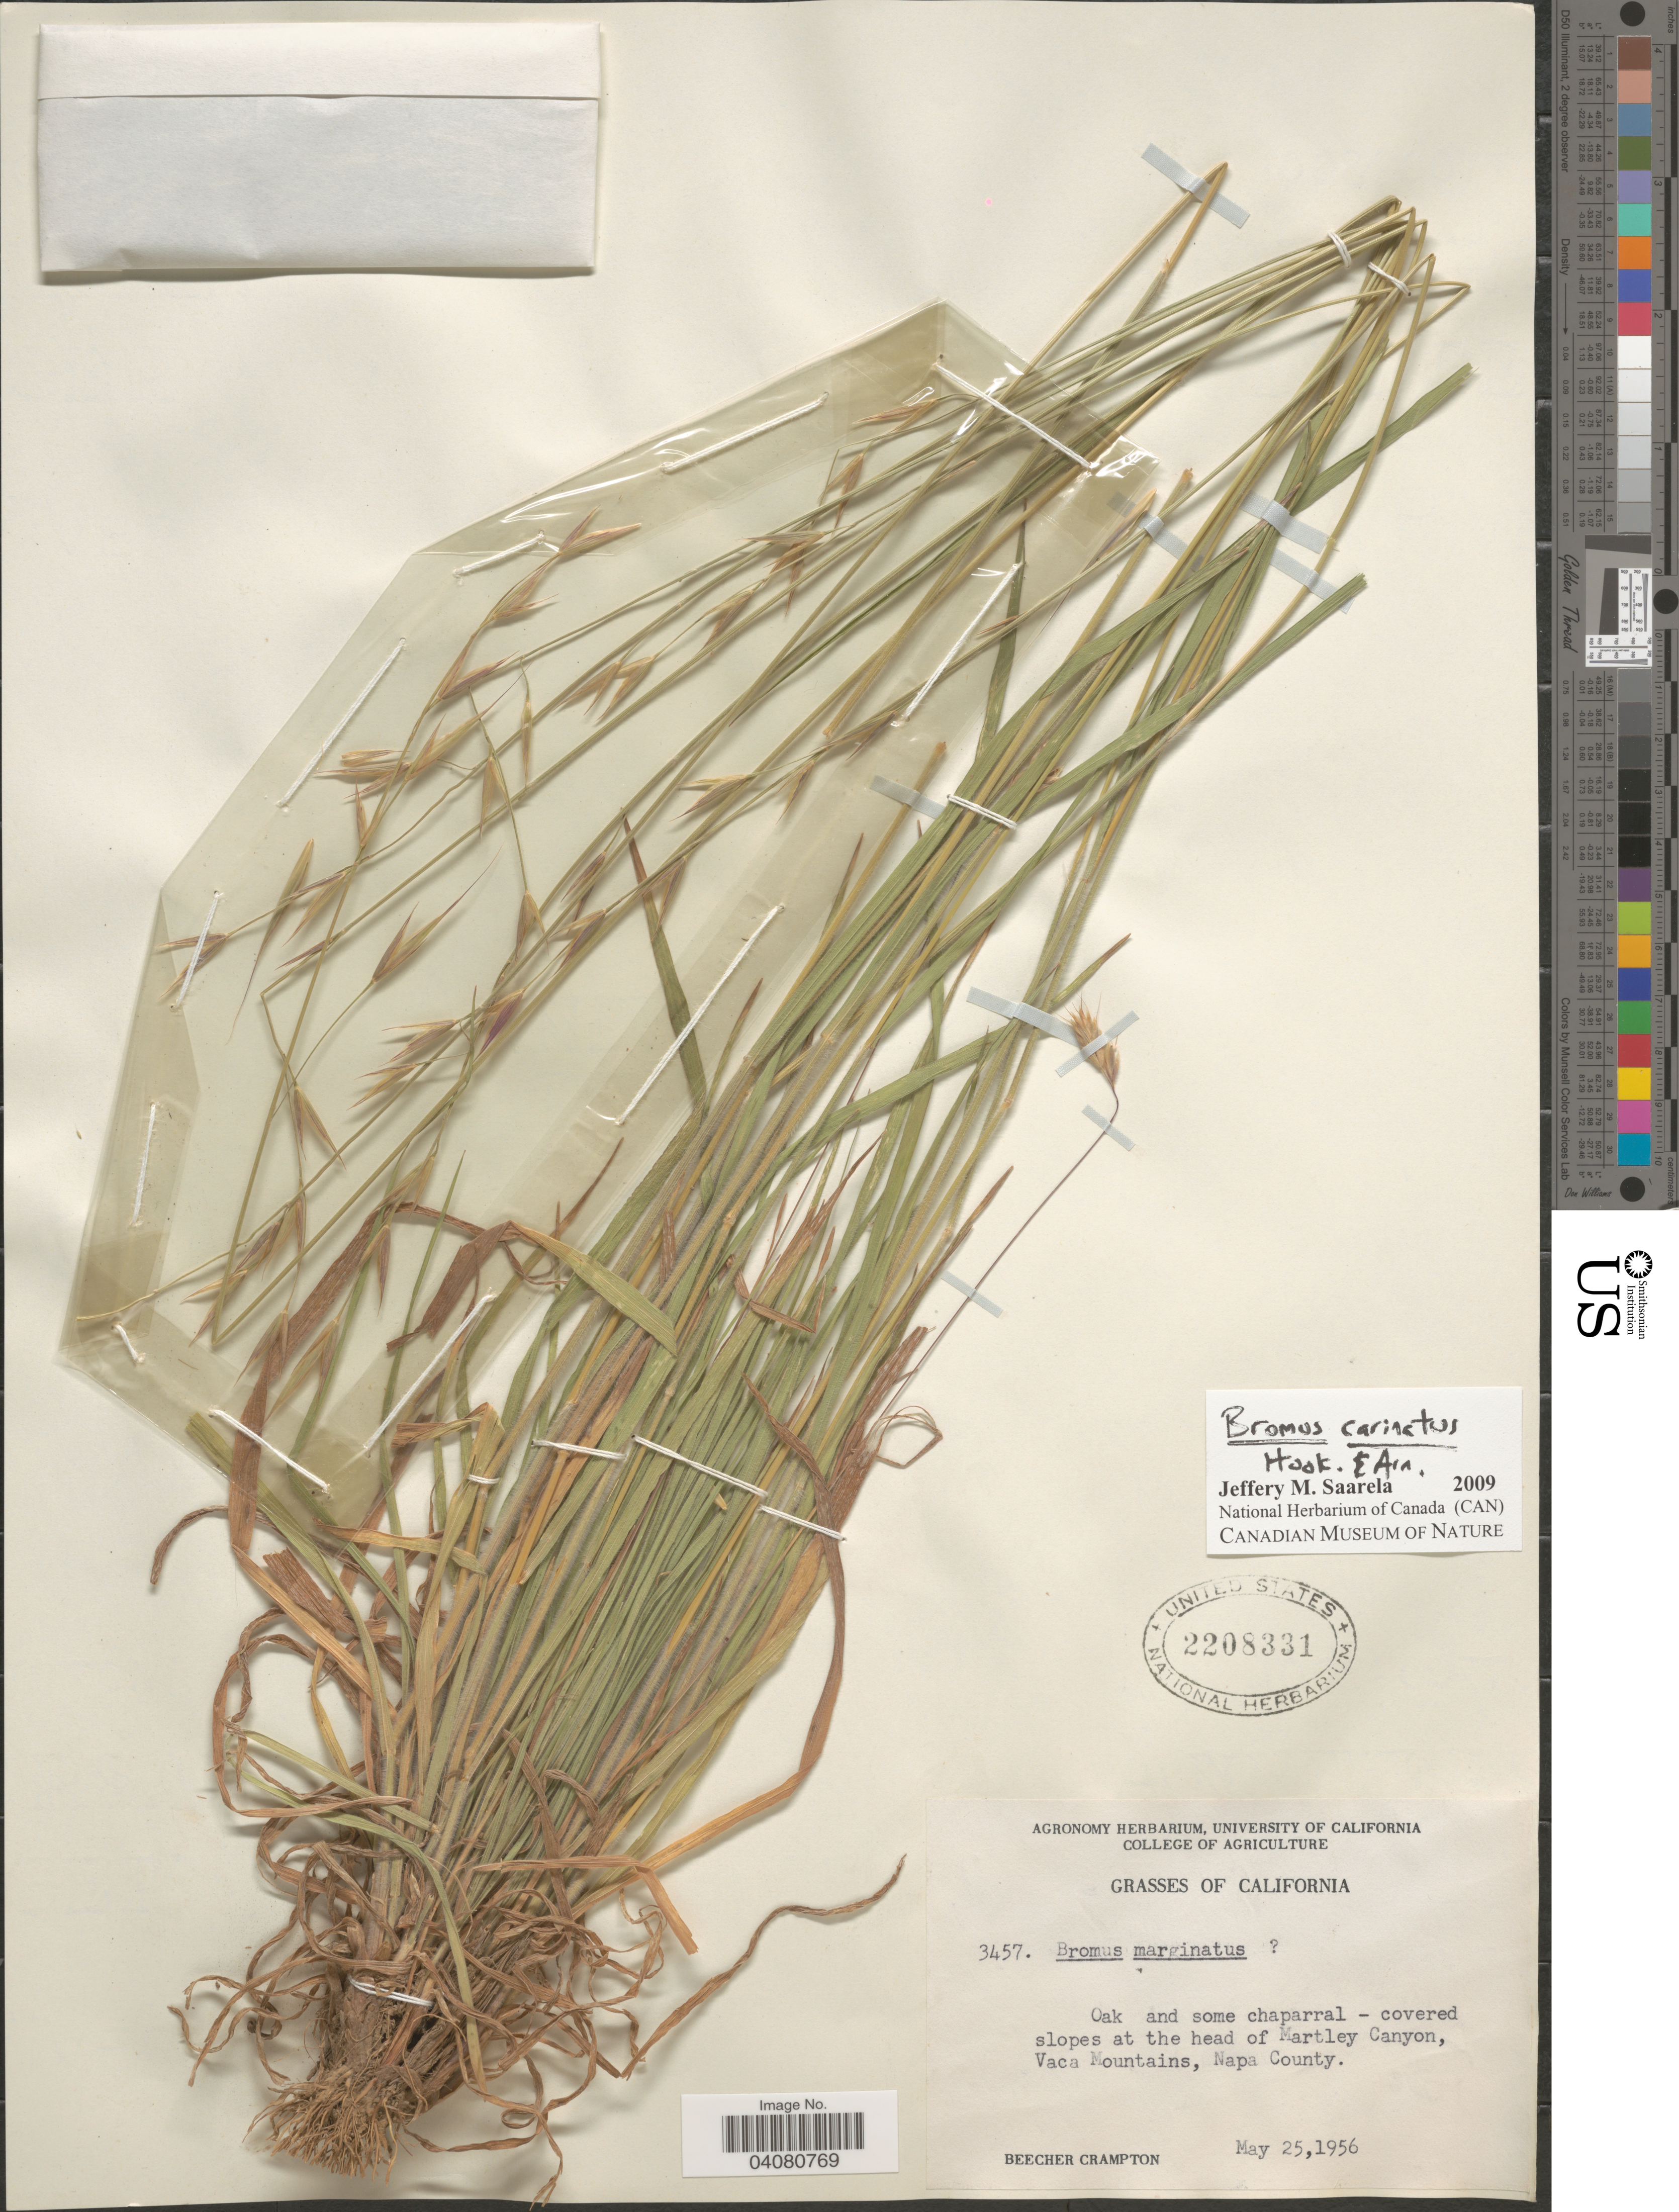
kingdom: Plantae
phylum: Tracheophyta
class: Liliopsida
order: Poales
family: Poaceae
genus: Bromus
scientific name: Bromus carinatus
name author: Hook. & Arn.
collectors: B. Crampton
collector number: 3457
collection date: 1956-05-25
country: United States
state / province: California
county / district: Napa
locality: Oak and some chaparral - covered slopes at the head of Martley Canyon, Vaca Mountains, Napa County.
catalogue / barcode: US 2208331